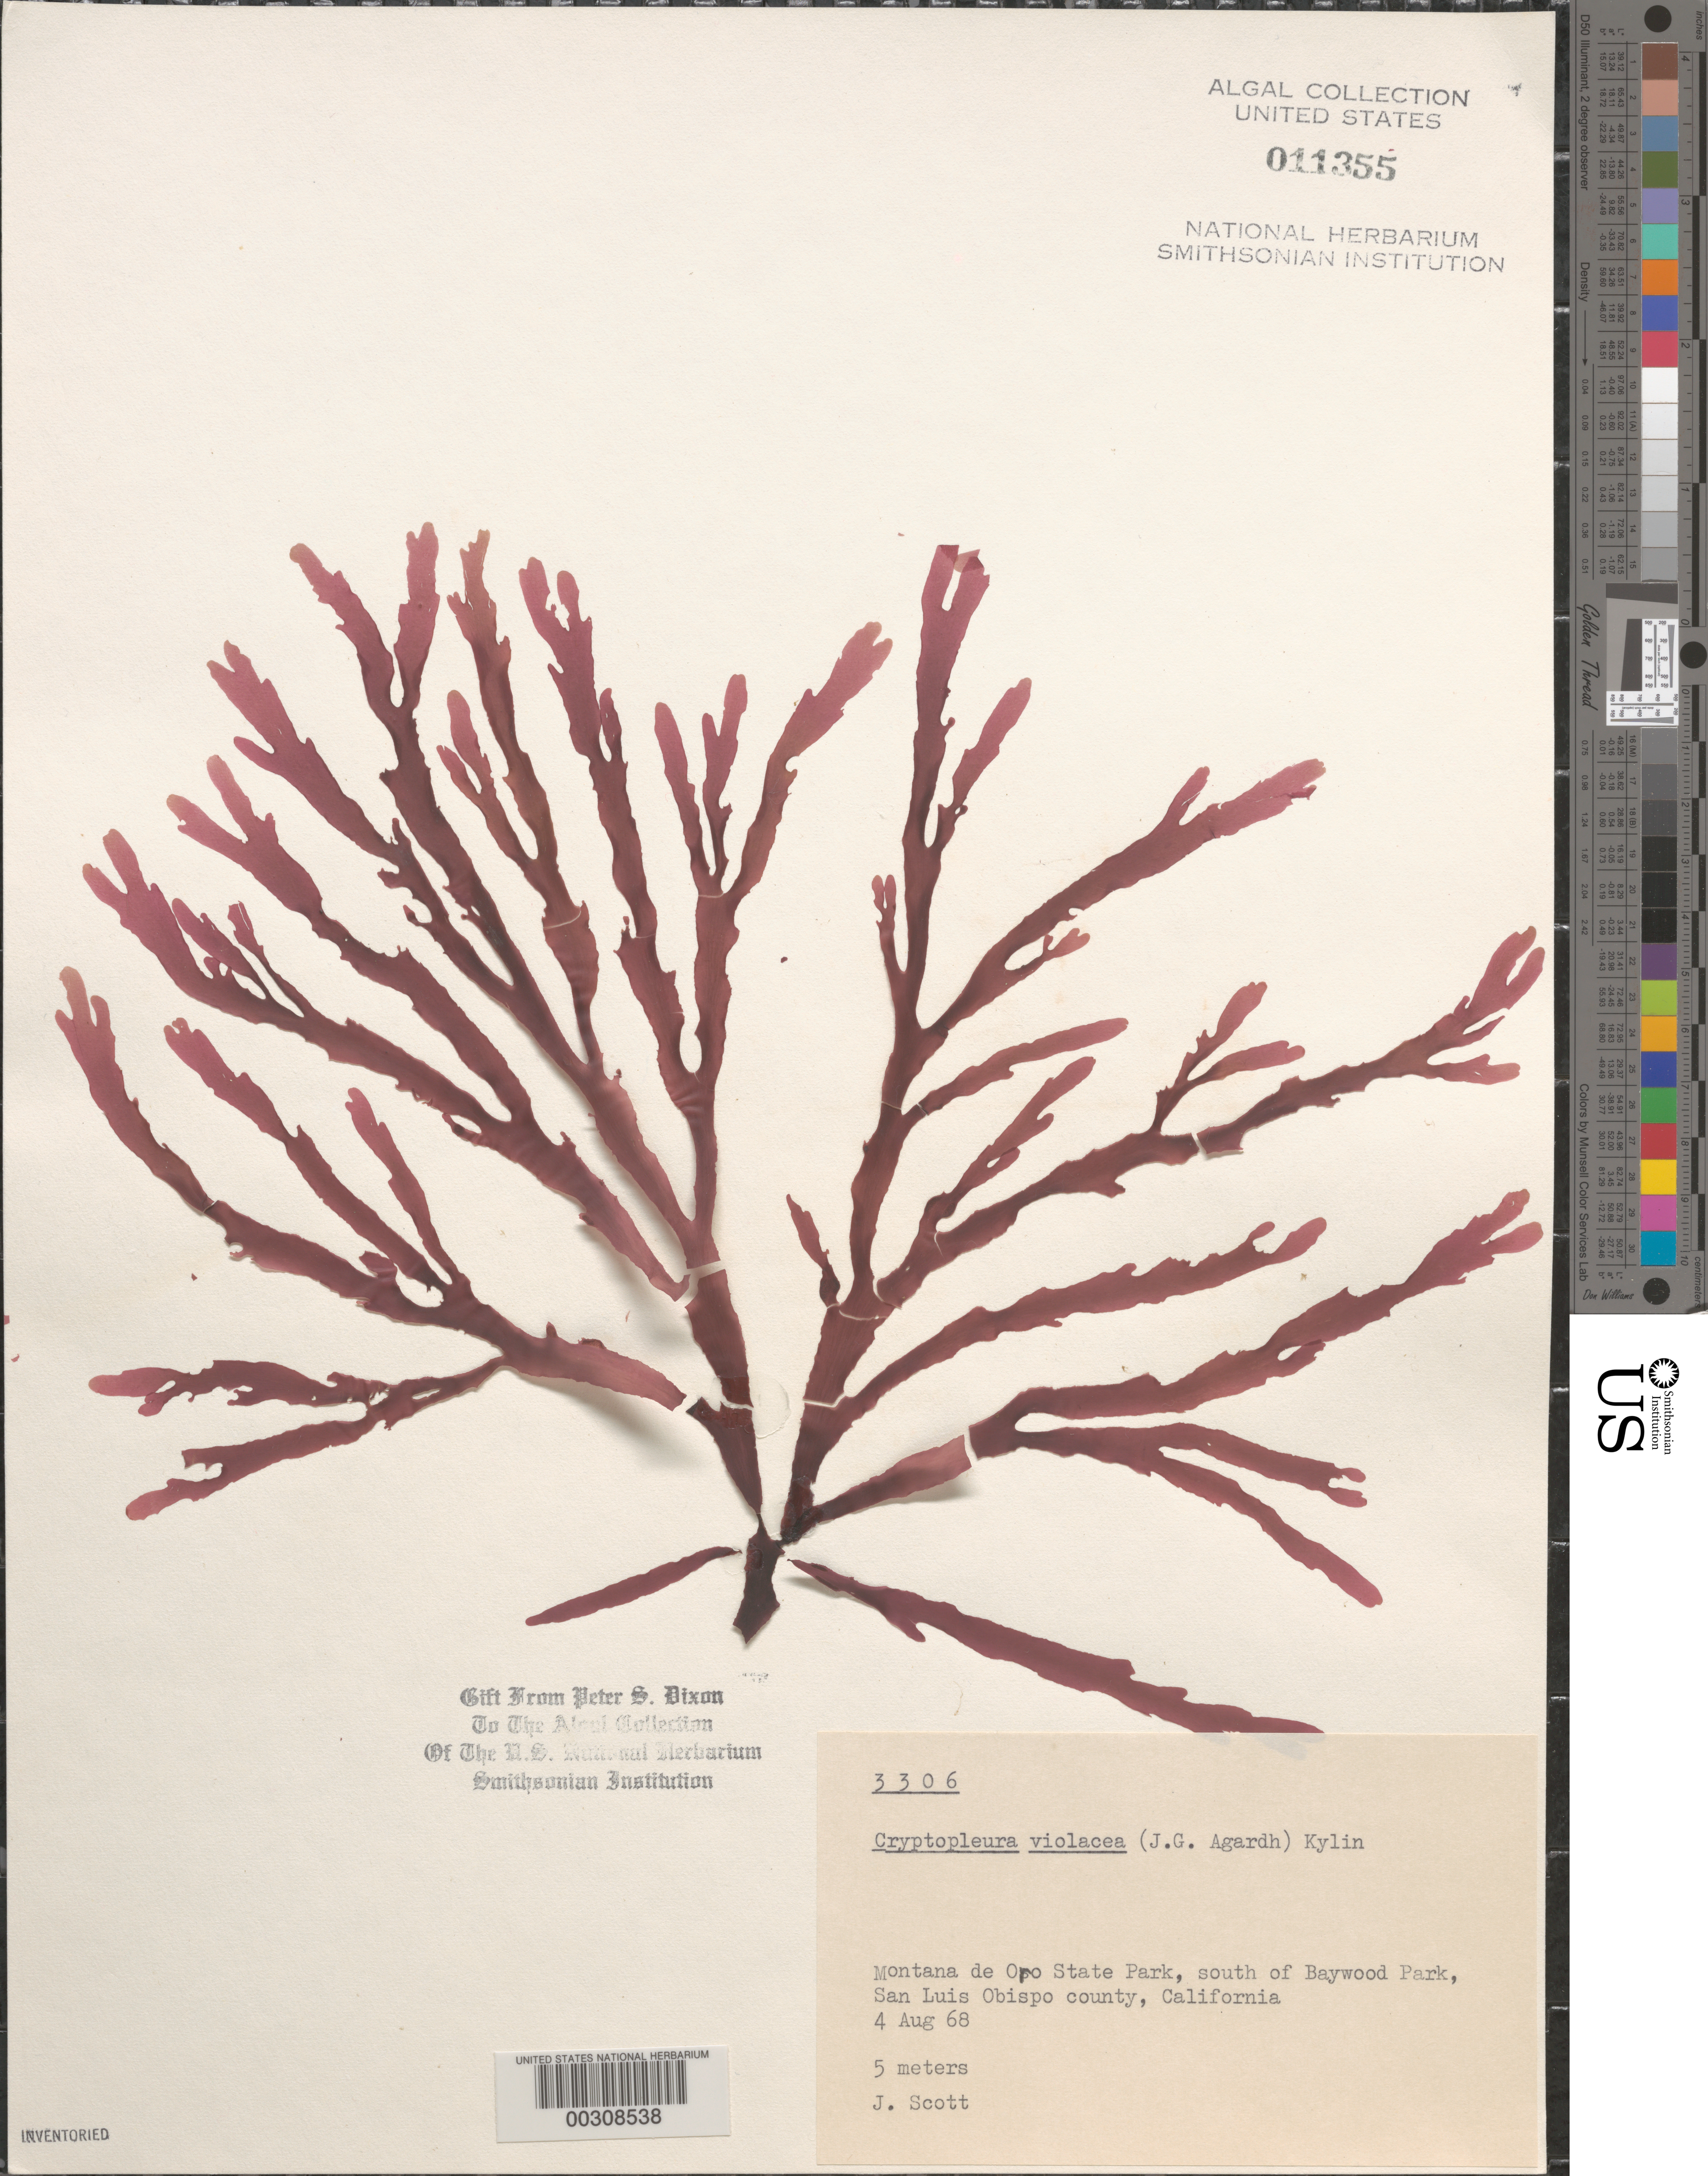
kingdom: Plantae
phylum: Rhodophyta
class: Florideophyceae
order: Ceramiales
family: Delesseriaceae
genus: Cryptopleura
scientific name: Cryptopleura violacea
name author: (J. Ag.) Kylin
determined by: Dixon, P. S.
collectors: J. Scott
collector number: PSD 3306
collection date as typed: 04 Aug 1968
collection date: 1968-08-04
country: United States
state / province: California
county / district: San Luis Obispo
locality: Montana de Oro State Park, south of Baywood Park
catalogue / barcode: US 11355